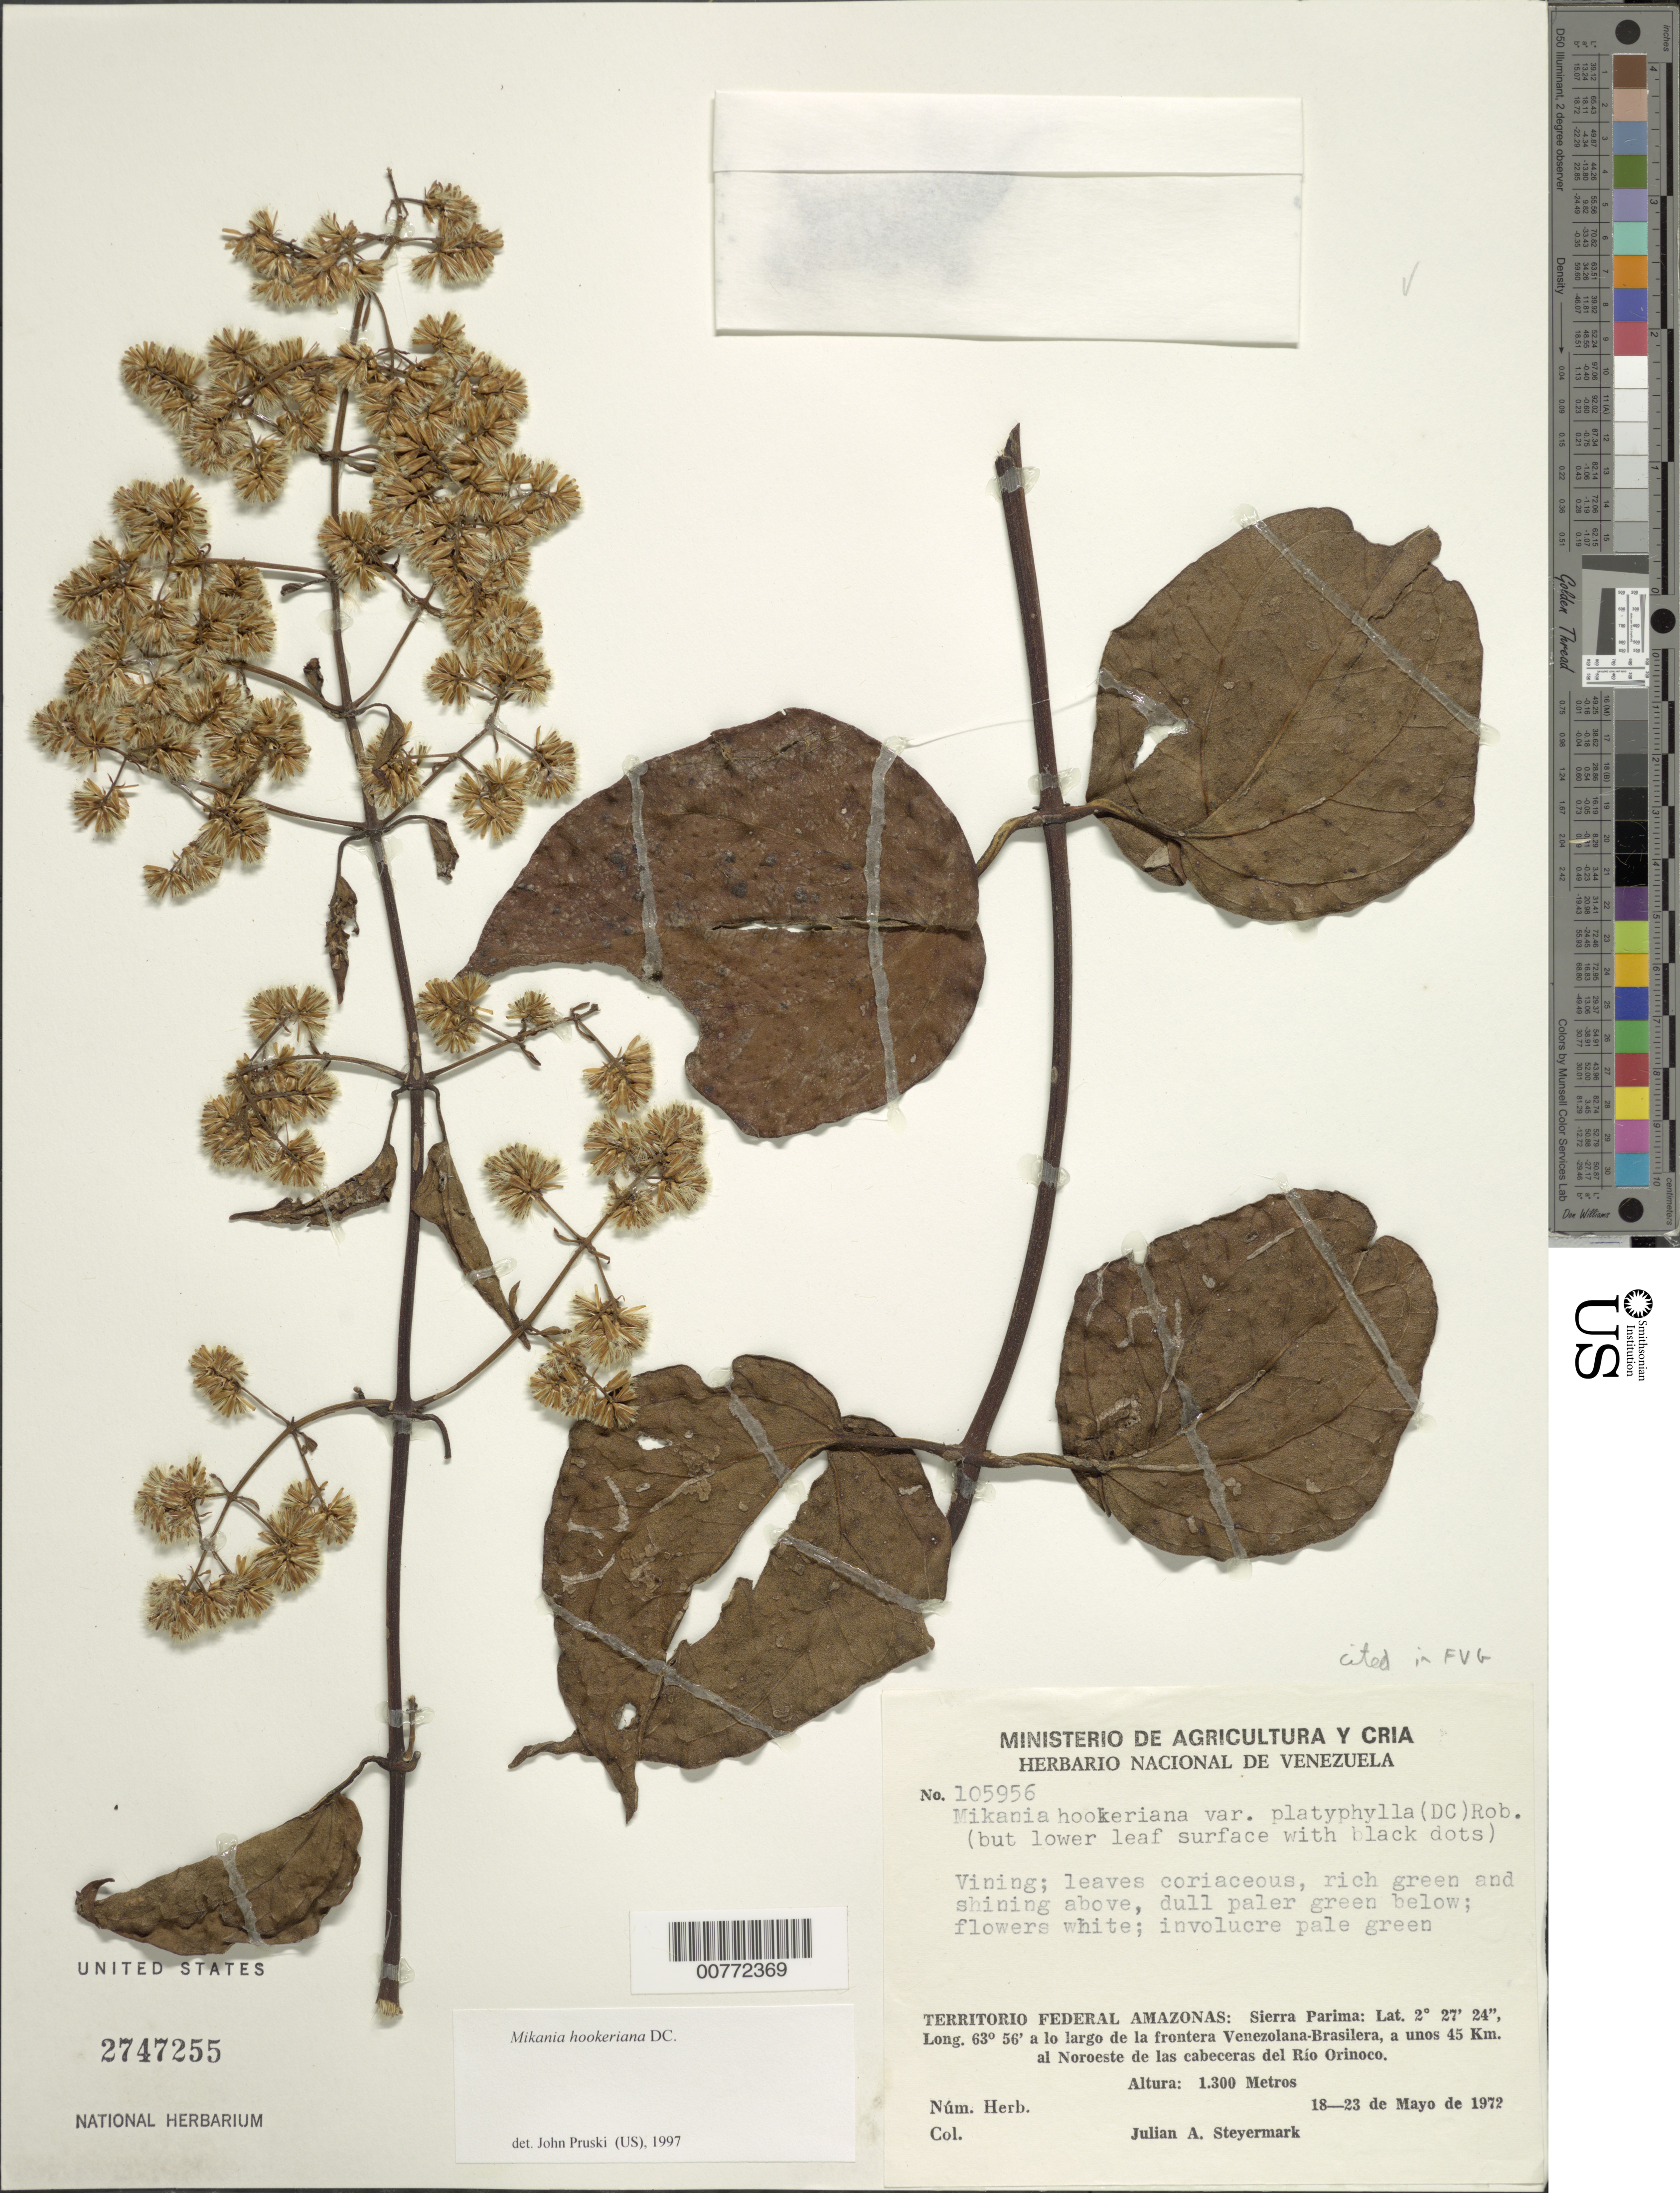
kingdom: Plantae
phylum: Tracheophyta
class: Magnoliopsida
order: Asterales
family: Asteraceae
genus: Mikania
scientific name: Mikania hookeriana var. platyphylla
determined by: Pruski, J. F.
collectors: J. Steyermark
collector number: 105956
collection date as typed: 18-May-72 to 23-May-72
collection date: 1972-05-18/1972-05-23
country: Venezuela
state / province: Amazonas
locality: Sierra Parima, la frontera Venezolana-Brasilera, a unos 45 km al noroeste de las cabeceras del Río Orinoco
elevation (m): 1300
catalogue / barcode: US 2747255